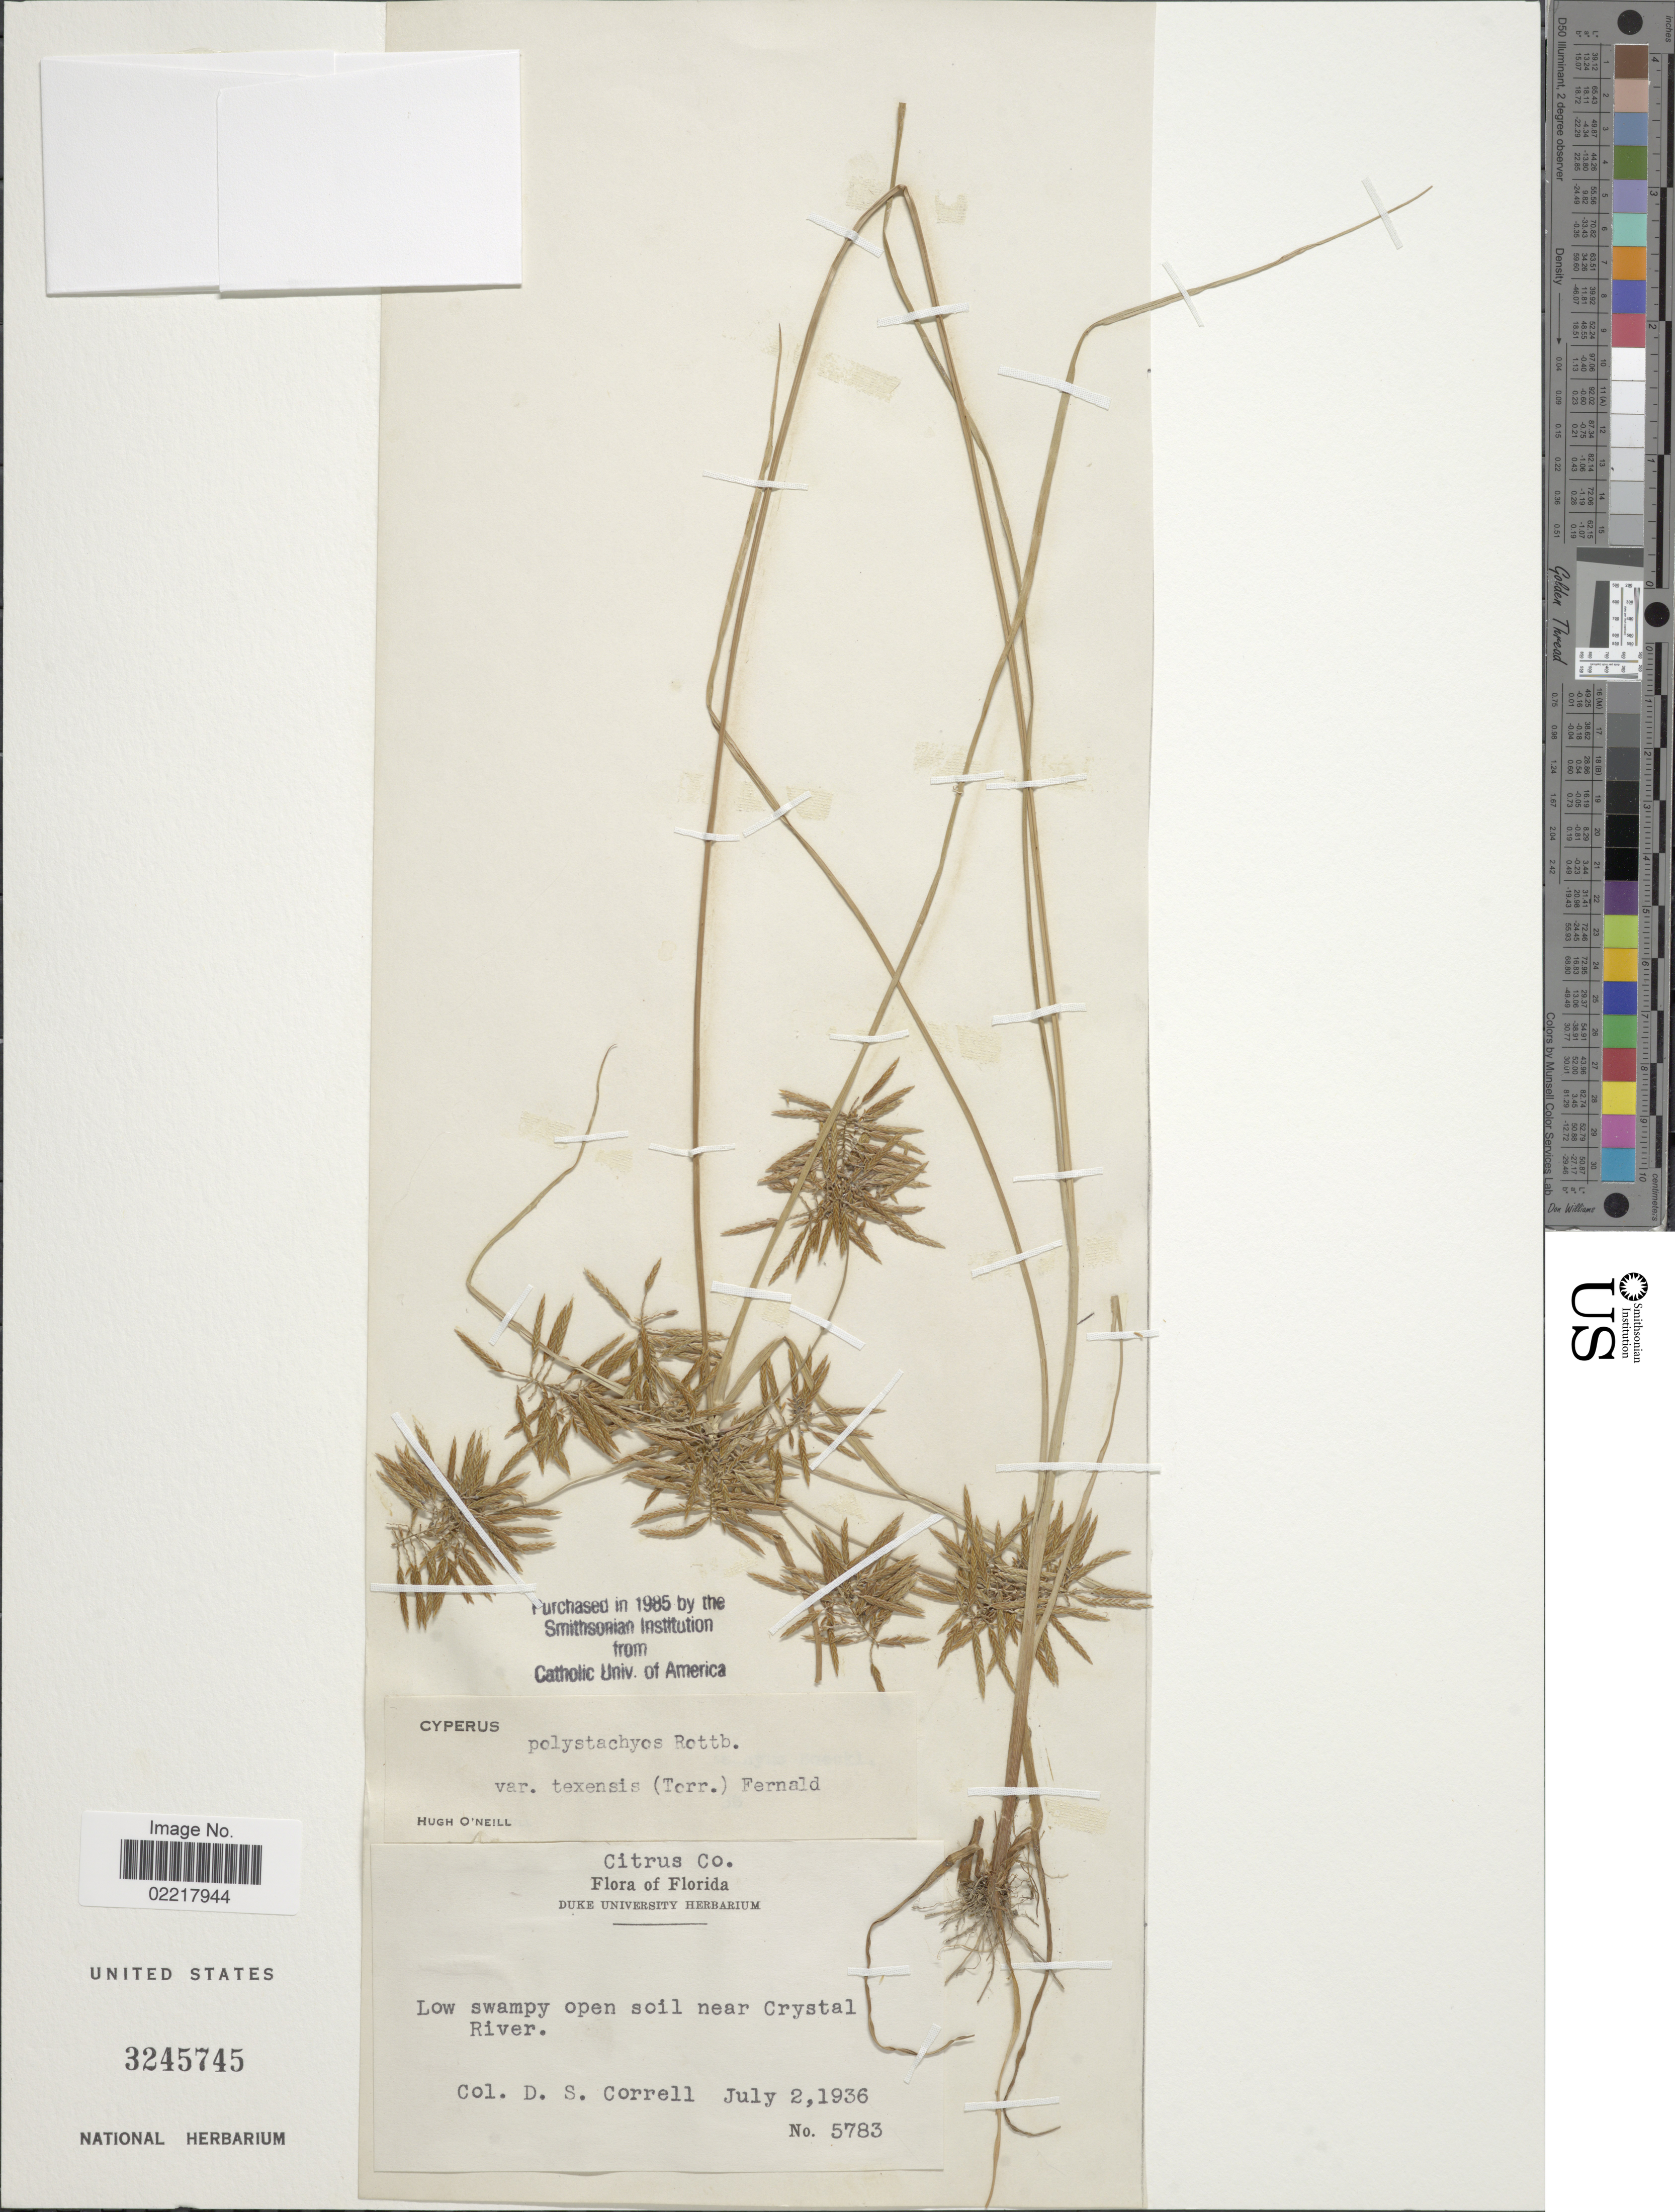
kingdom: Plantae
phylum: Tracheophyta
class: Liliopsida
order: Poales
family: Cyperaceae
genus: Cyperus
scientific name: Cyperus polystachyos var. texensis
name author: (Torr.) Fernald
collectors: D. S. Correll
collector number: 5783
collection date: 1936-07-02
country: United States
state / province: Florida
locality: Citrus Co, Low swampy open soil near Crystal River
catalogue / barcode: US 3245745